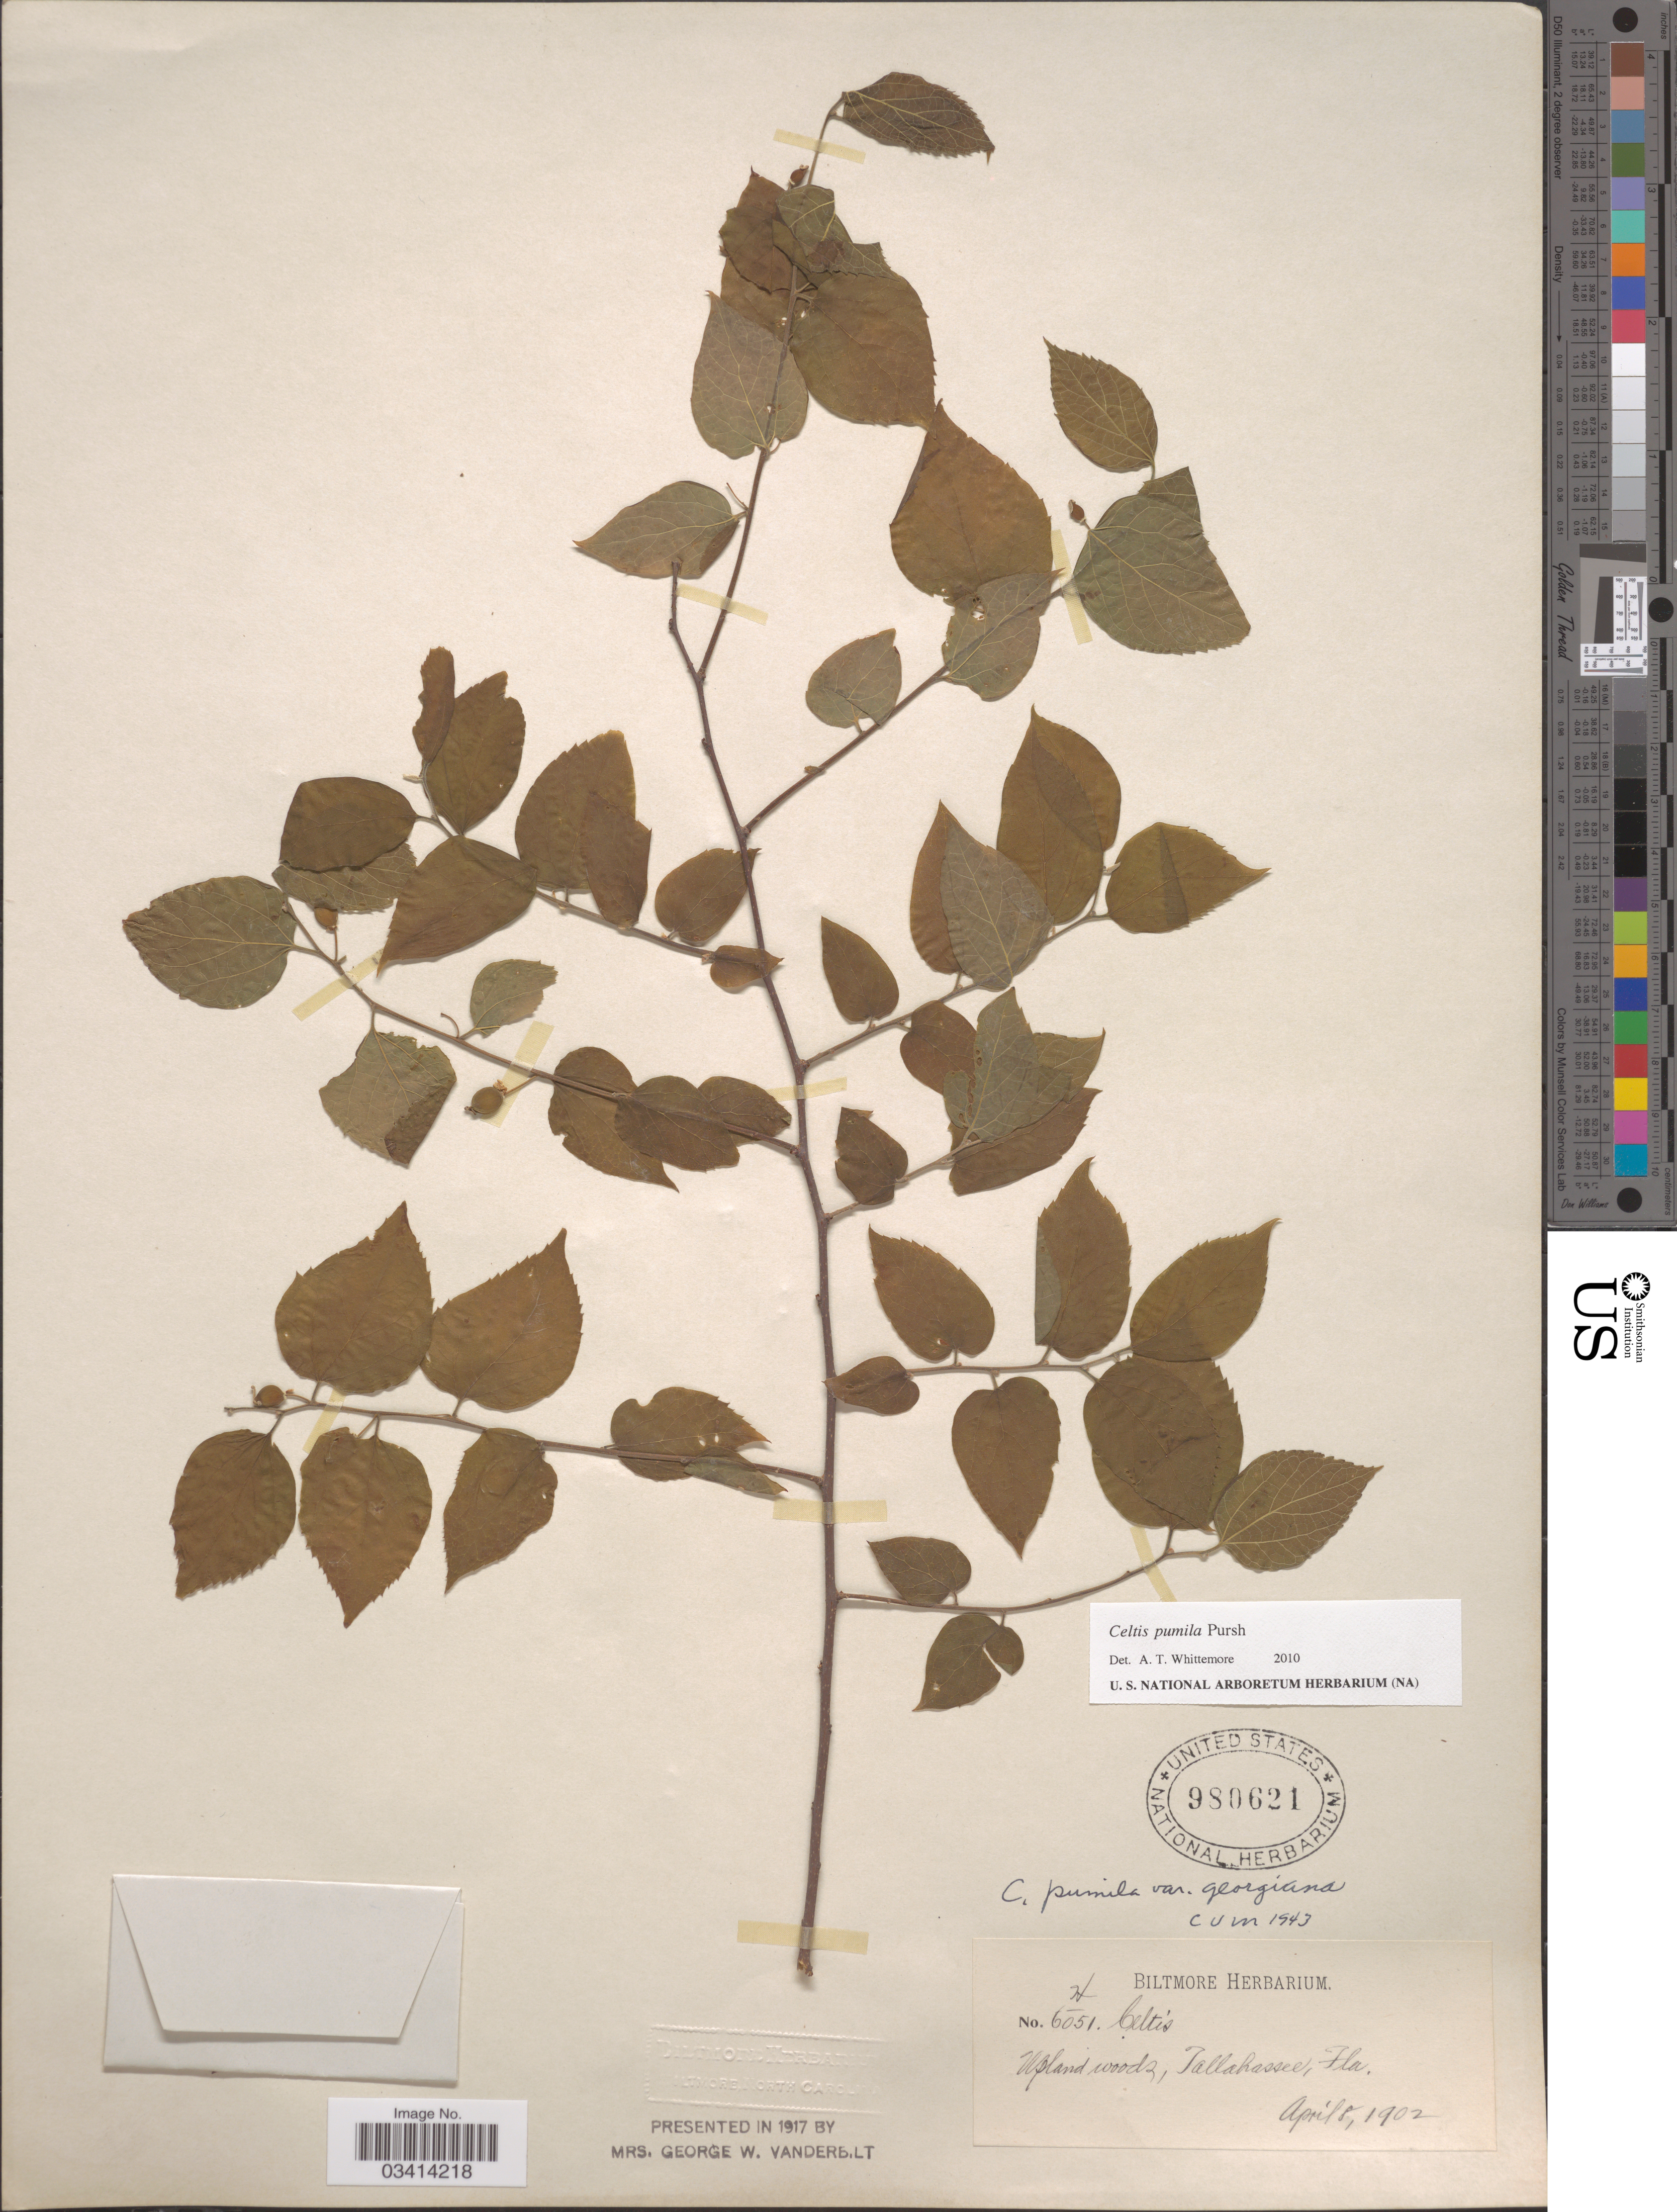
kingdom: Plantae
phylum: Tracheophyta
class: Magnoliopsida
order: Rosales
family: Cannabaceae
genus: Celtis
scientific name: Celtis pumila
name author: Pursh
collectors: ex herb. Biltmore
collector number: H/ 6051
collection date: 1902-04-08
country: United States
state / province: Florida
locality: Upland woods, Tallahassee.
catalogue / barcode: US 980621